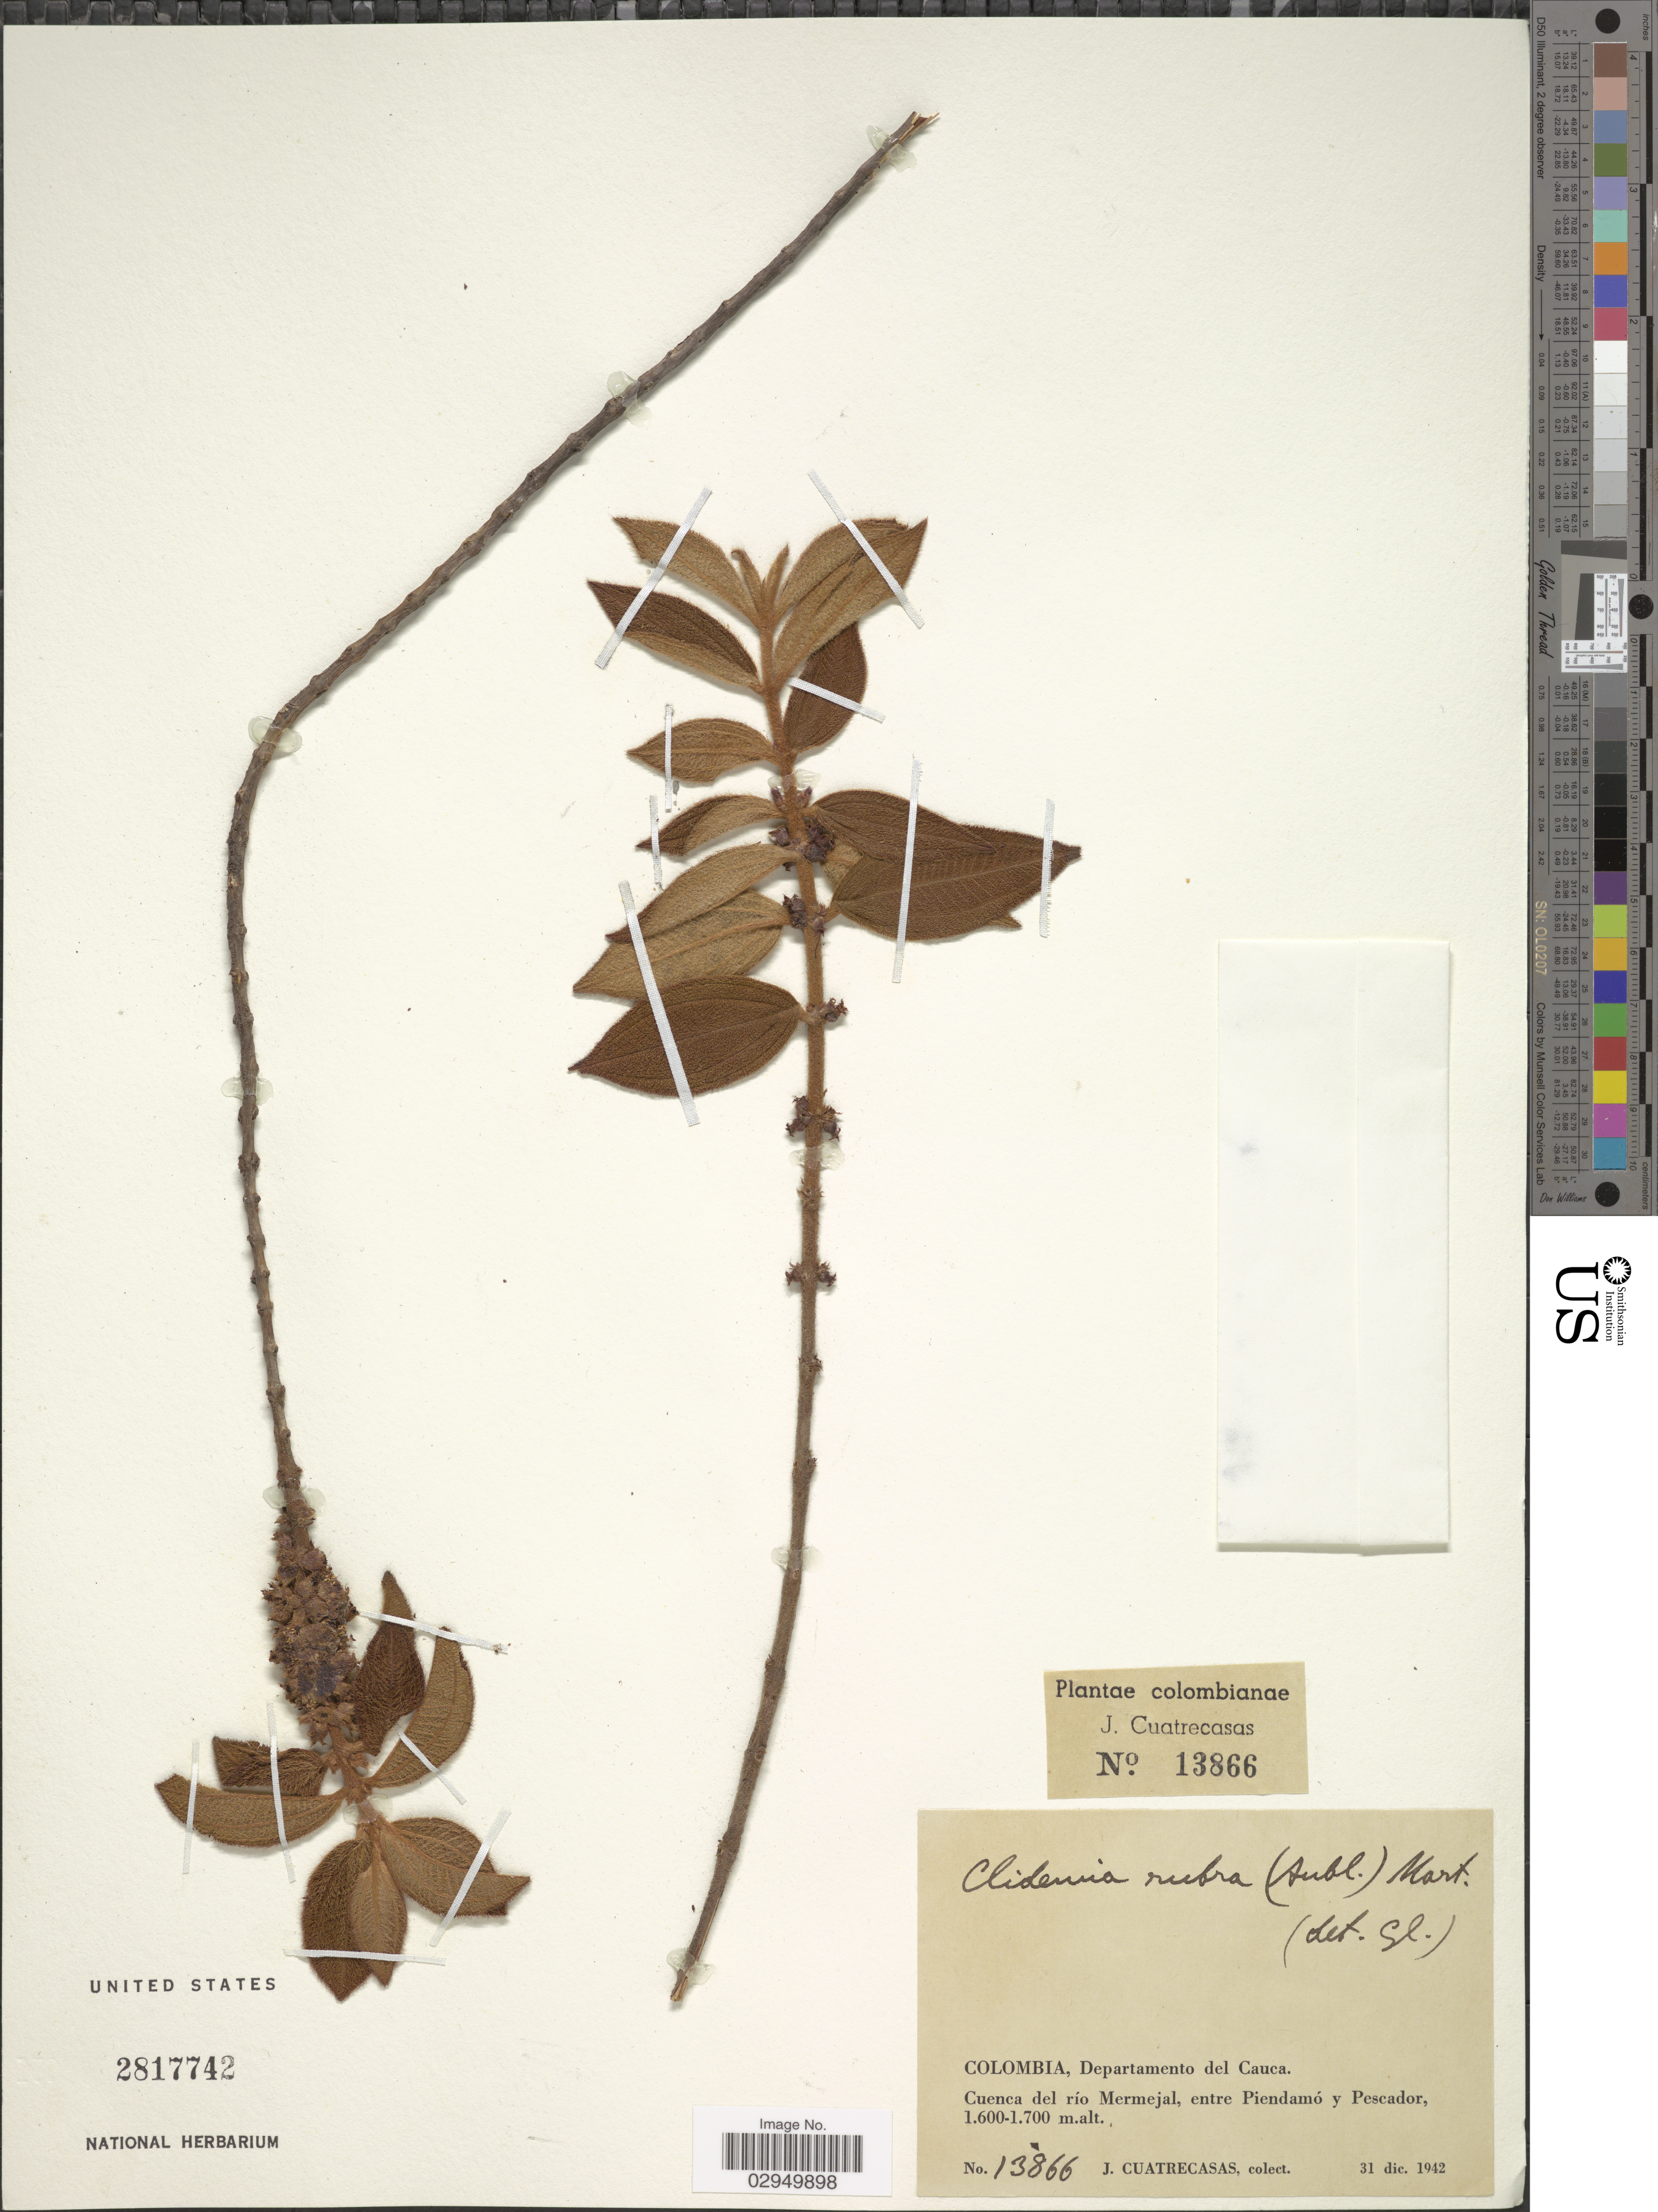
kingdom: Plantae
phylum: Tracheophyta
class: Magnoliopsida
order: Myrtales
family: Melastomataceae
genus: Clidemia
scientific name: Clidemia sericea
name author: D. Don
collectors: J. Cuatrecasas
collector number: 13866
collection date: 1942-12-31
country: Colombia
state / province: Cauca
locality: Departamento del Cauca. Cuenca del río Mermejal, entre Piendamó y Pescador.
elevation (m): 1600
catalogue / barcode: US 2817742